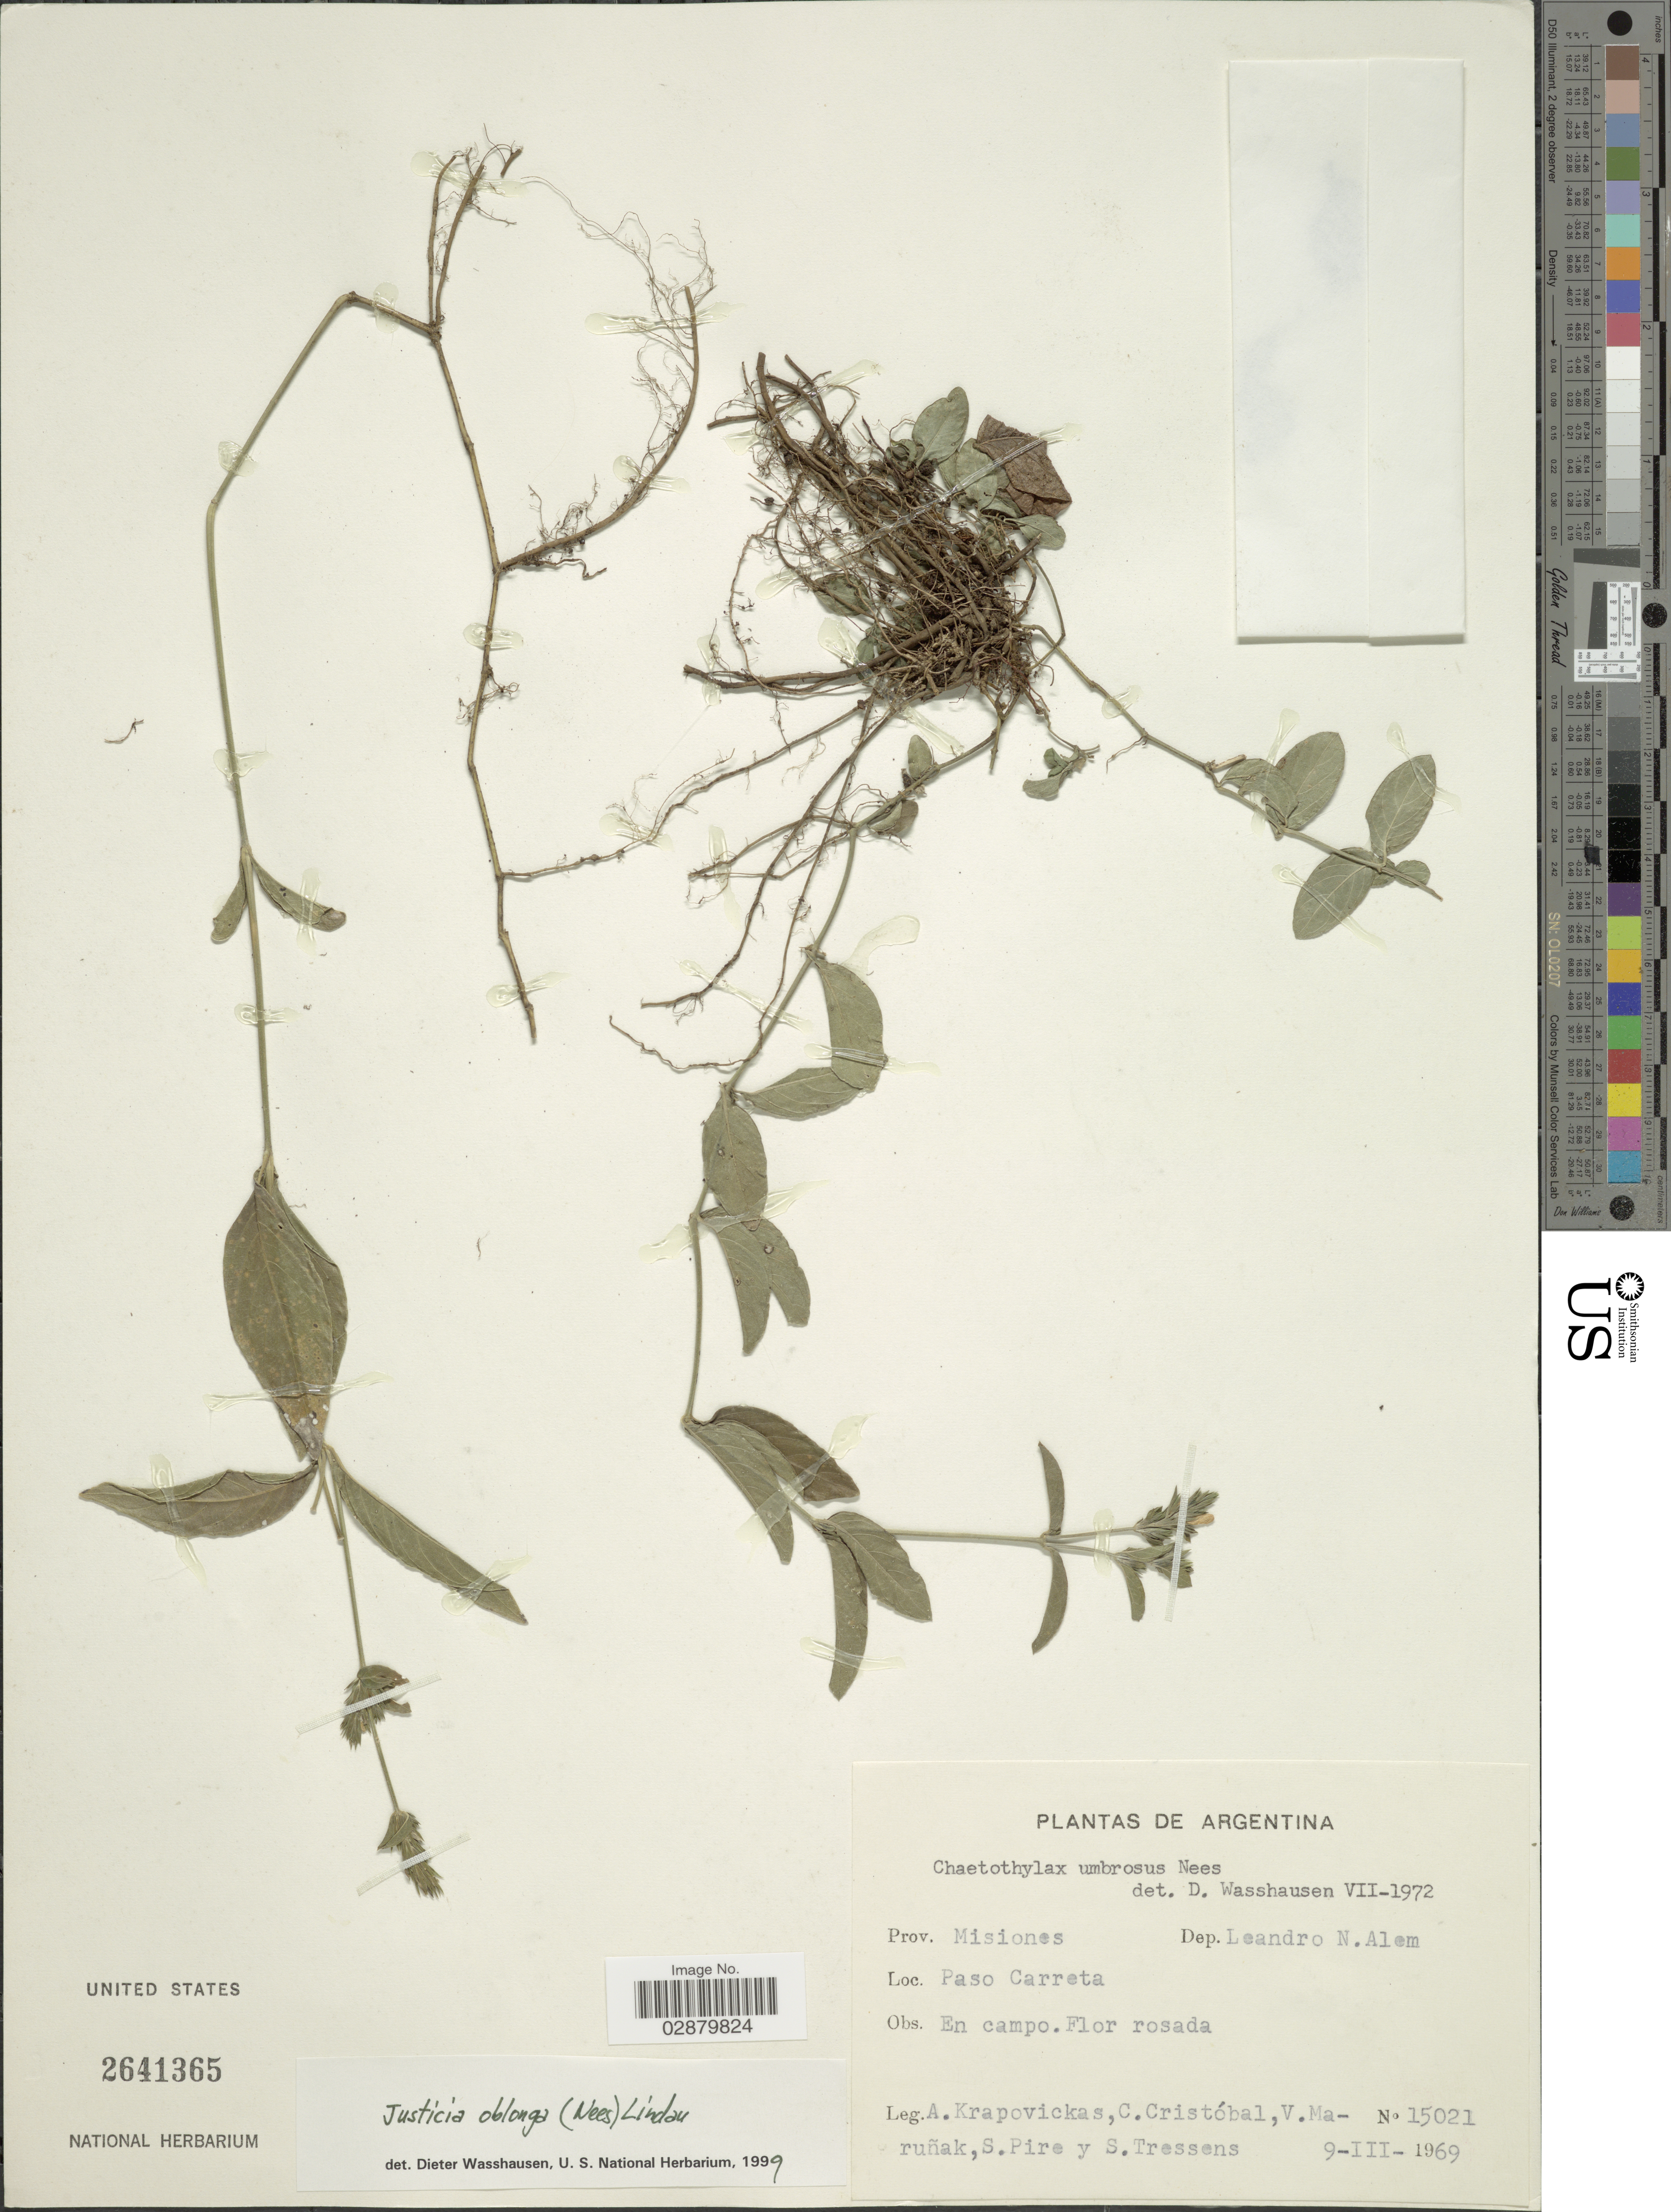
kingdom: Plantae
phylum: Tracheophyta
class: Magnoliopsida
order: Lamiales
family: Acanthaceae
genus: Justicia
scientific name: Justicia oblonga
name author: (Nees) Lindau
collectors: A. Krapovickas, C. Cristóbal, V. Maruñak, S. Pire & S. Tressens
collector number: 15021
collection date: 1969-03-09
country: Argentina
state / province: Misiones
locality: Paso Carreta.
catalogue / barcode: US 2641365